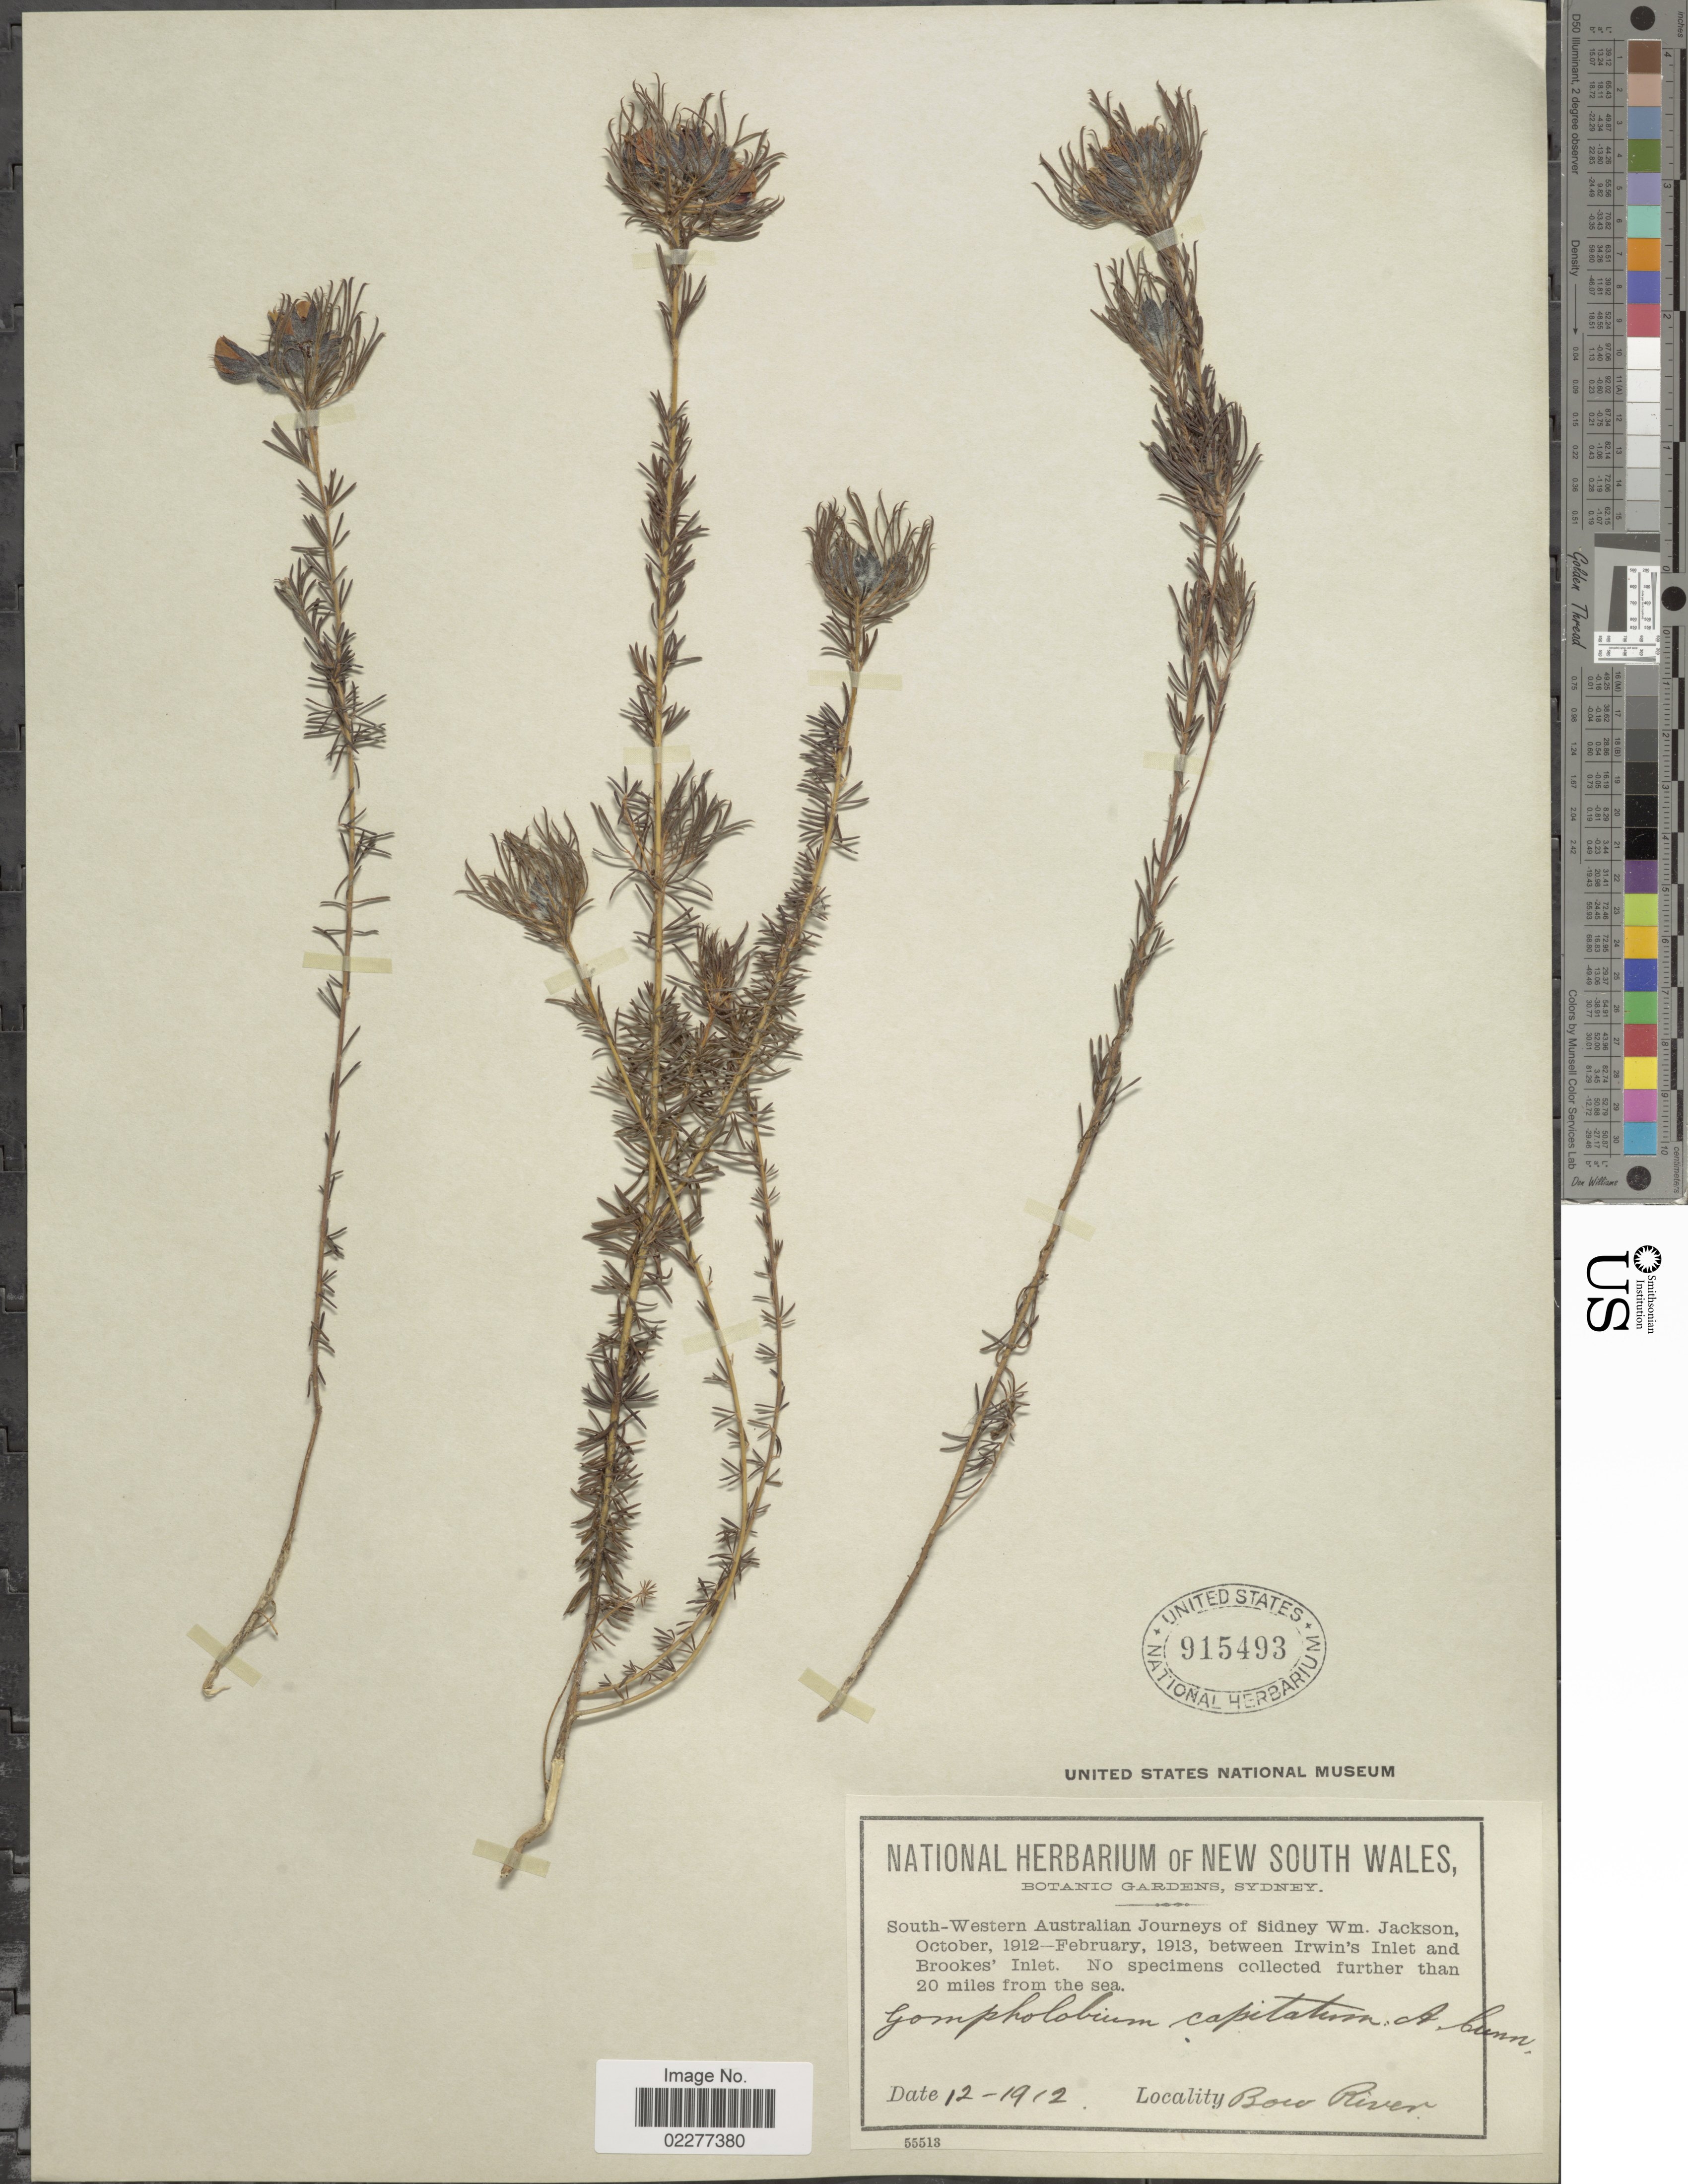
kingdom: Plantae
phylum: Tracheophyta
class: Magnoliopsida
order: Fabales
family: Fabaceae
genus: Gompholobium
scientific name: Gompholobium capitatum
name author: A. Cunn.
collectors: Jackson, S. W.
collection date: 1912-12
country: Australia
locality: Between Irwin's Inlet and Brookes'Inlet. No specimens collected further than 20 miles from the sea, Bow River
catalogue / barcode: US 915493